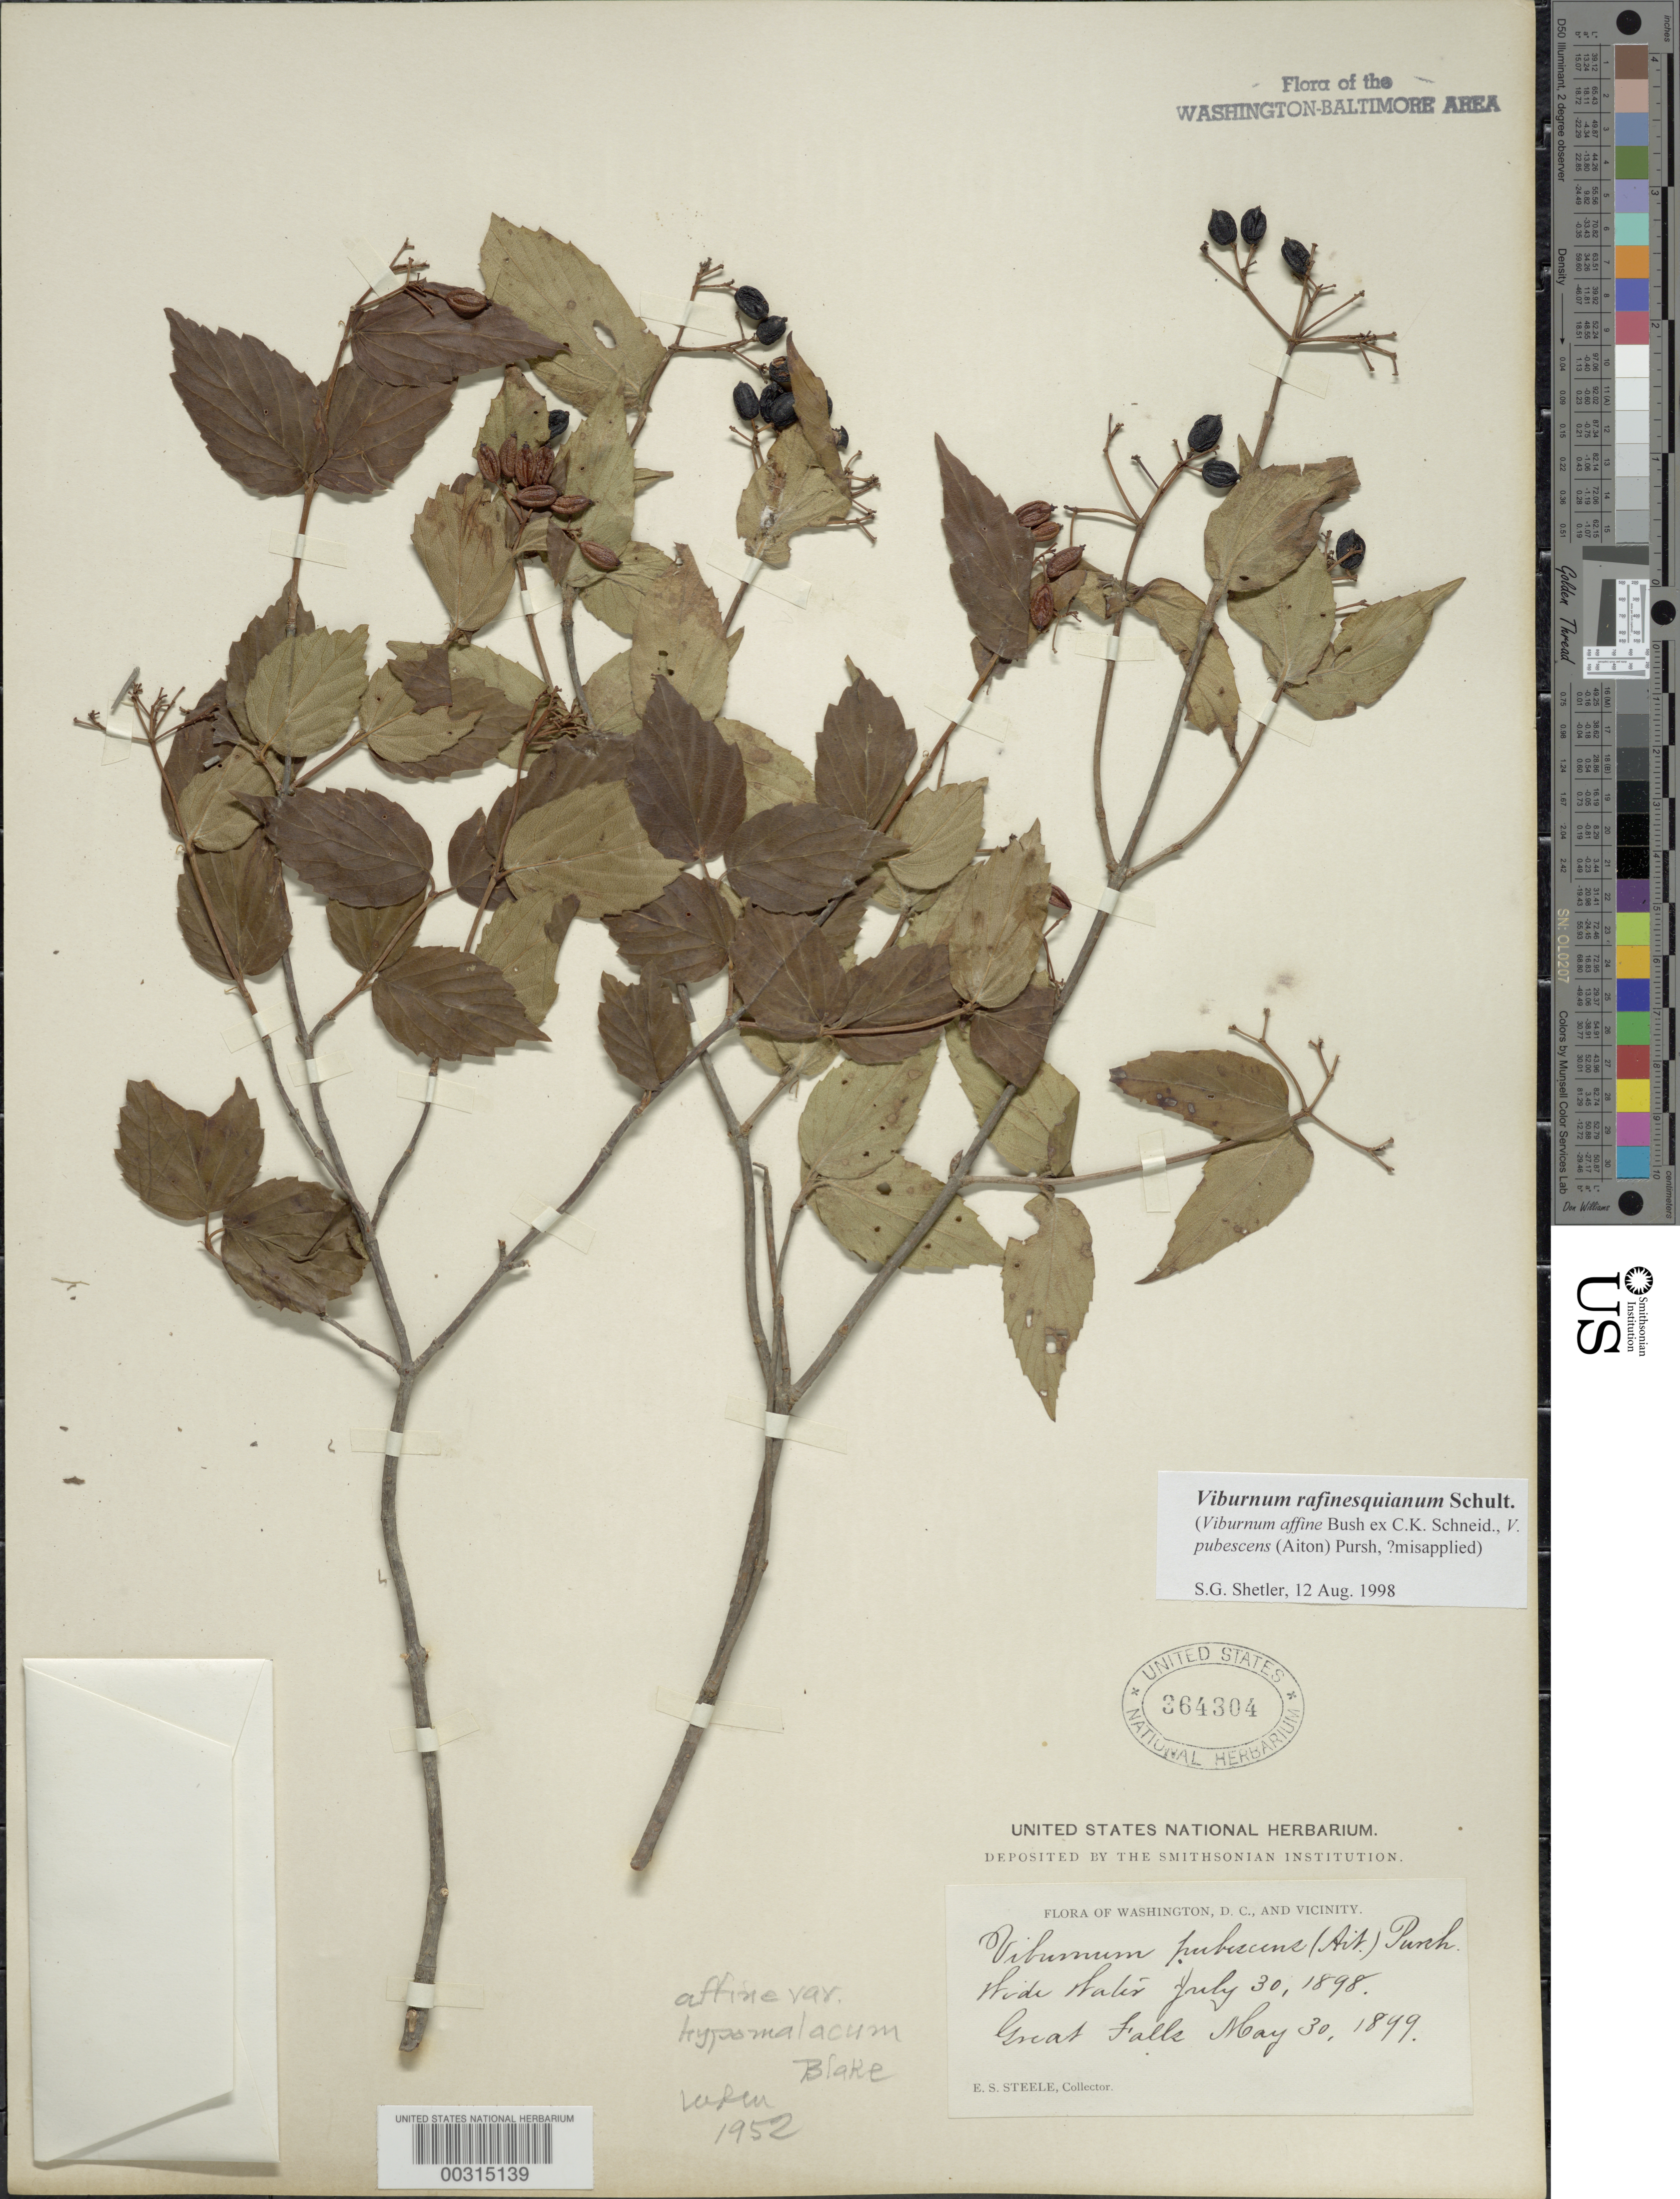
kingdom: Plantae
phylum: Tracheophyta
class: Magnoliopsida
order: Dipsacales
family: Viburnaceae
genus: Viburnum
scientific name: Viburnum rafinesqueanum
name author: Schult.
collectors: E. Steele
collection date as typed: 30 Jul 1898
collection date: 1898-07-30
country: United States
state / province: Maryland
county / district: Montgomery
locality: Widewater / Great Falls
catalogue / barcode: US 364304